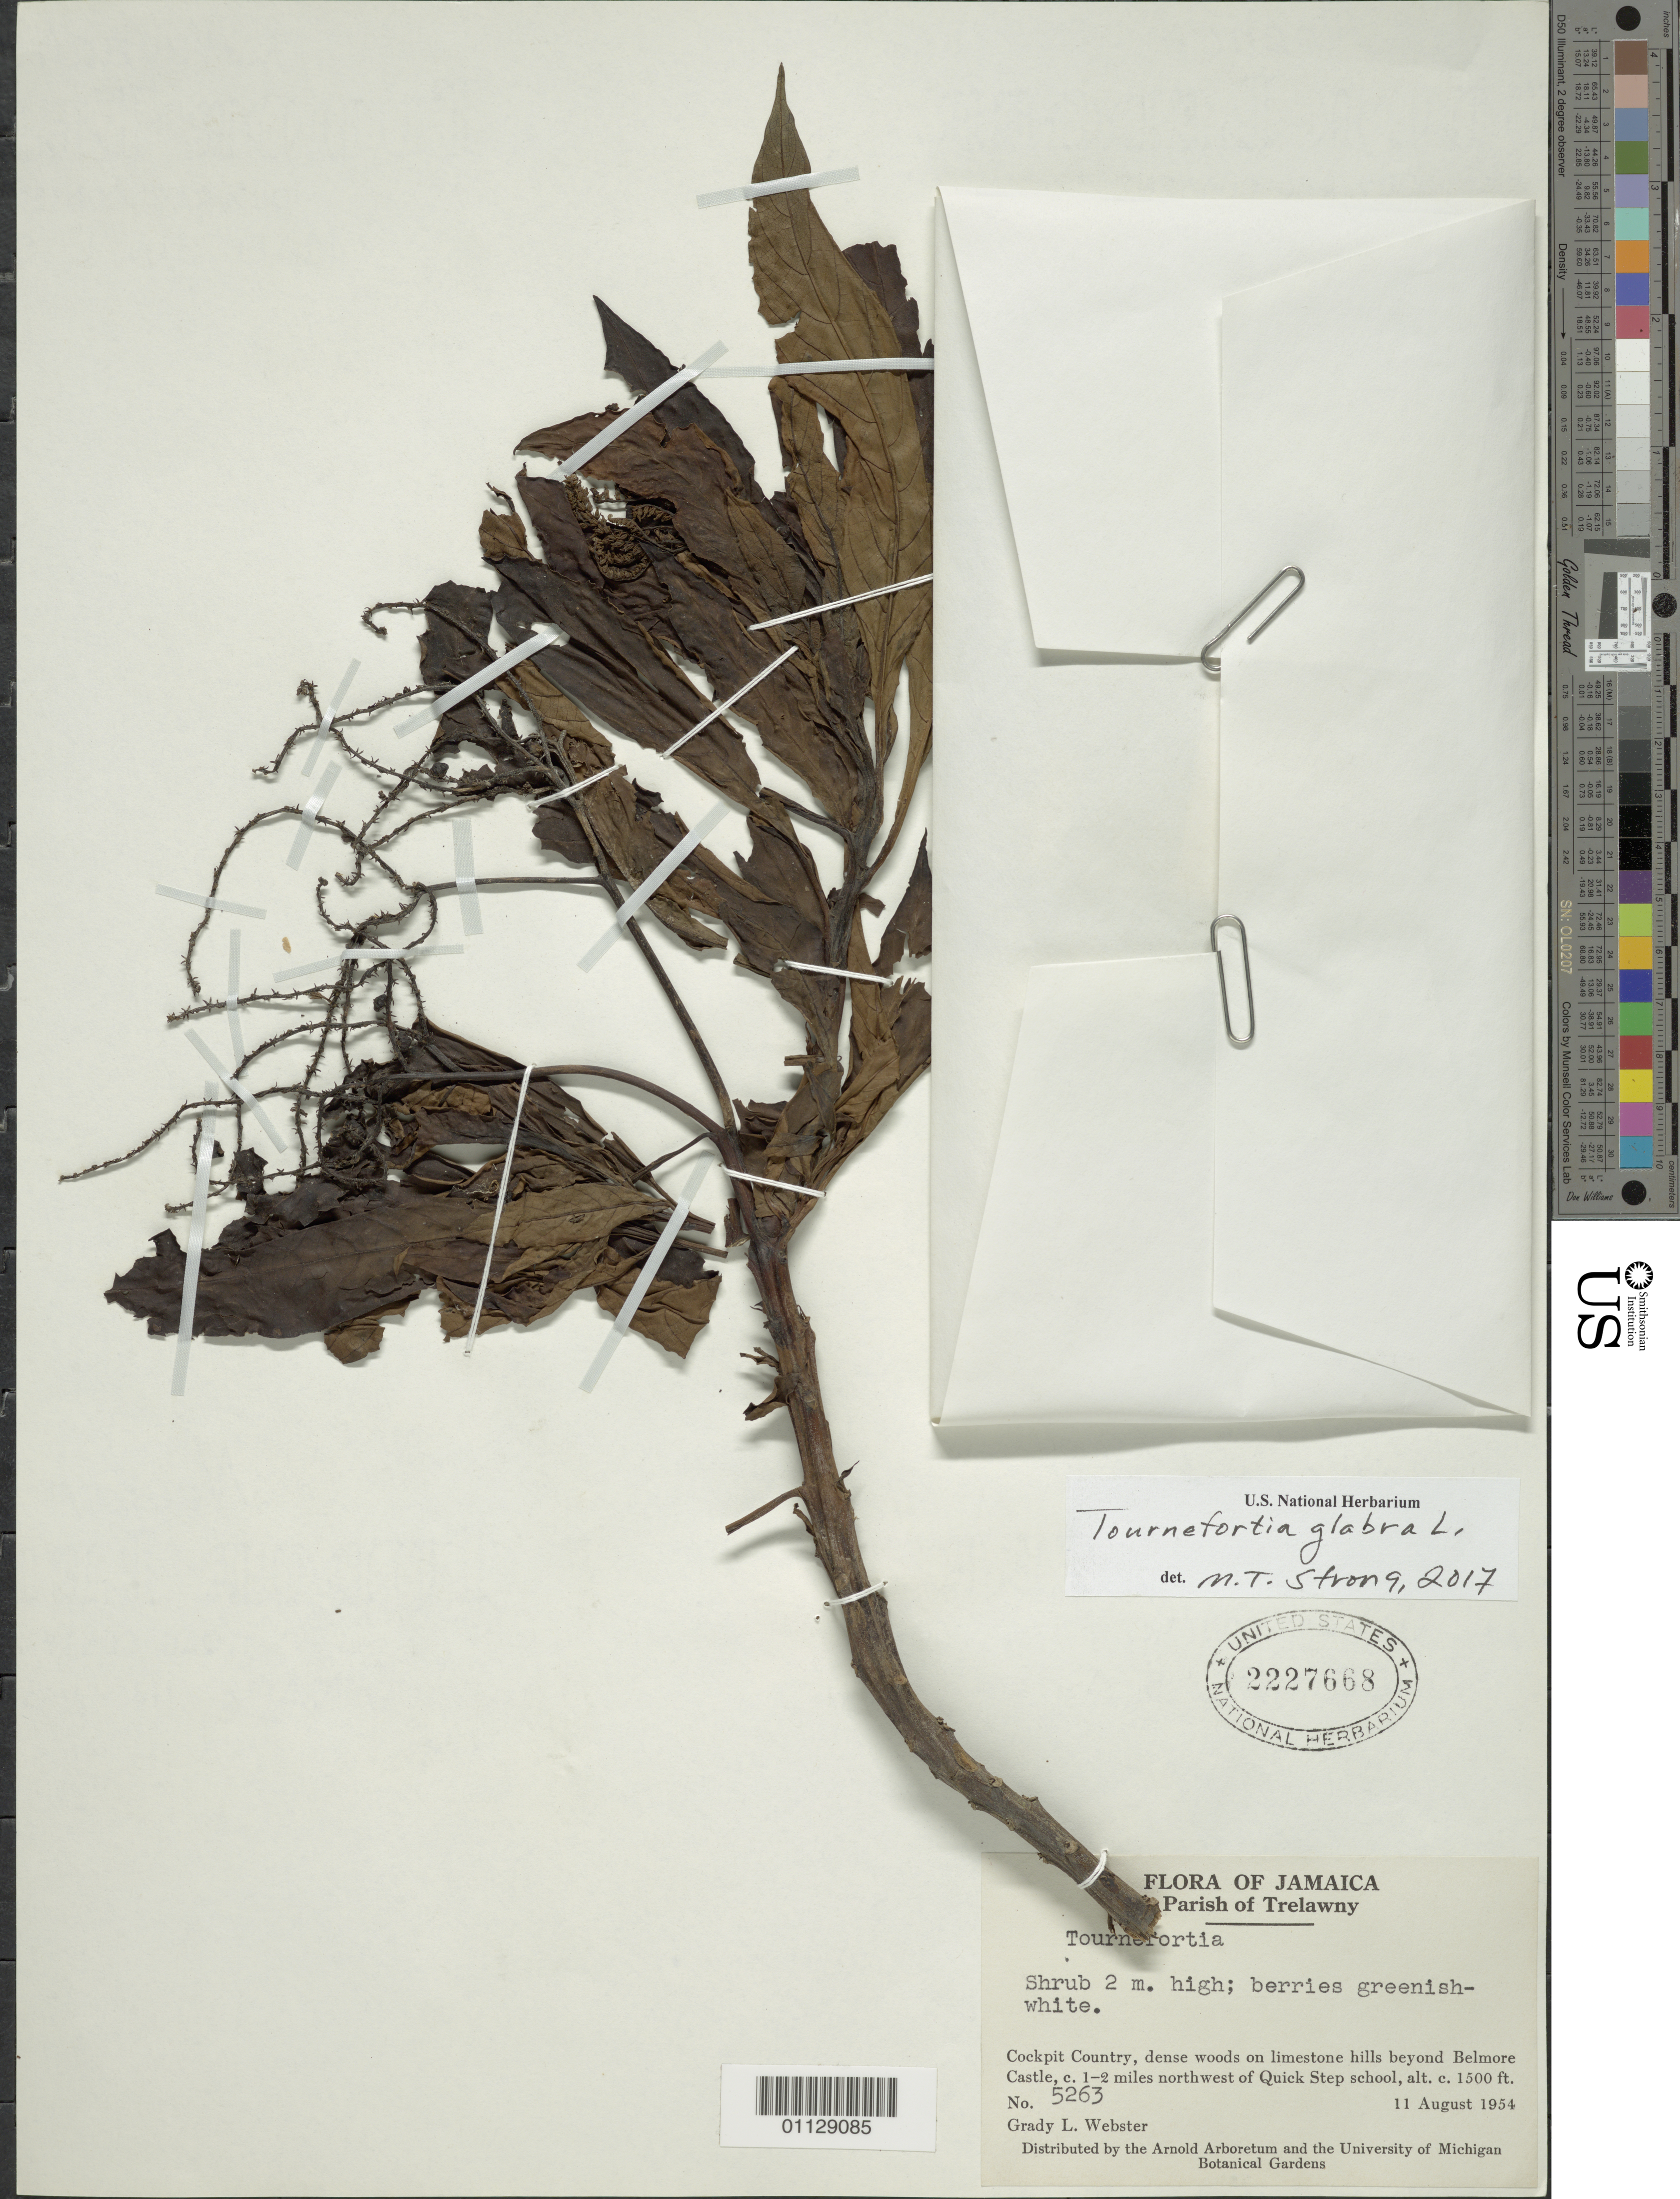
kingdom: Plantae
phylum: Tracheophyta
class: Magnoliopsida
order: Boraginales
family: Heliotropiaceae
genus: Tournefortia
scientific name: Tournefortia glabra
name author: L.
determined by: Strong, Mark T., (BOT), Smithsonian Institution - National Museum of Natural History (UNITED STATES)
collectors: G. L. Webster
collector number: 5263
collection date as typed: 11 Aug 1954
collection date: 1954-08-11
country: Jamaica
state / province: Trelawny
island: Jamaica I.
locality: Cockpit Country, Belmore Castle, c. 1-2 miles northwest of Quick Step School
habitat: Dense woods on limestone hills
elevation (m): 457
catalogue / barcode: US 2227668